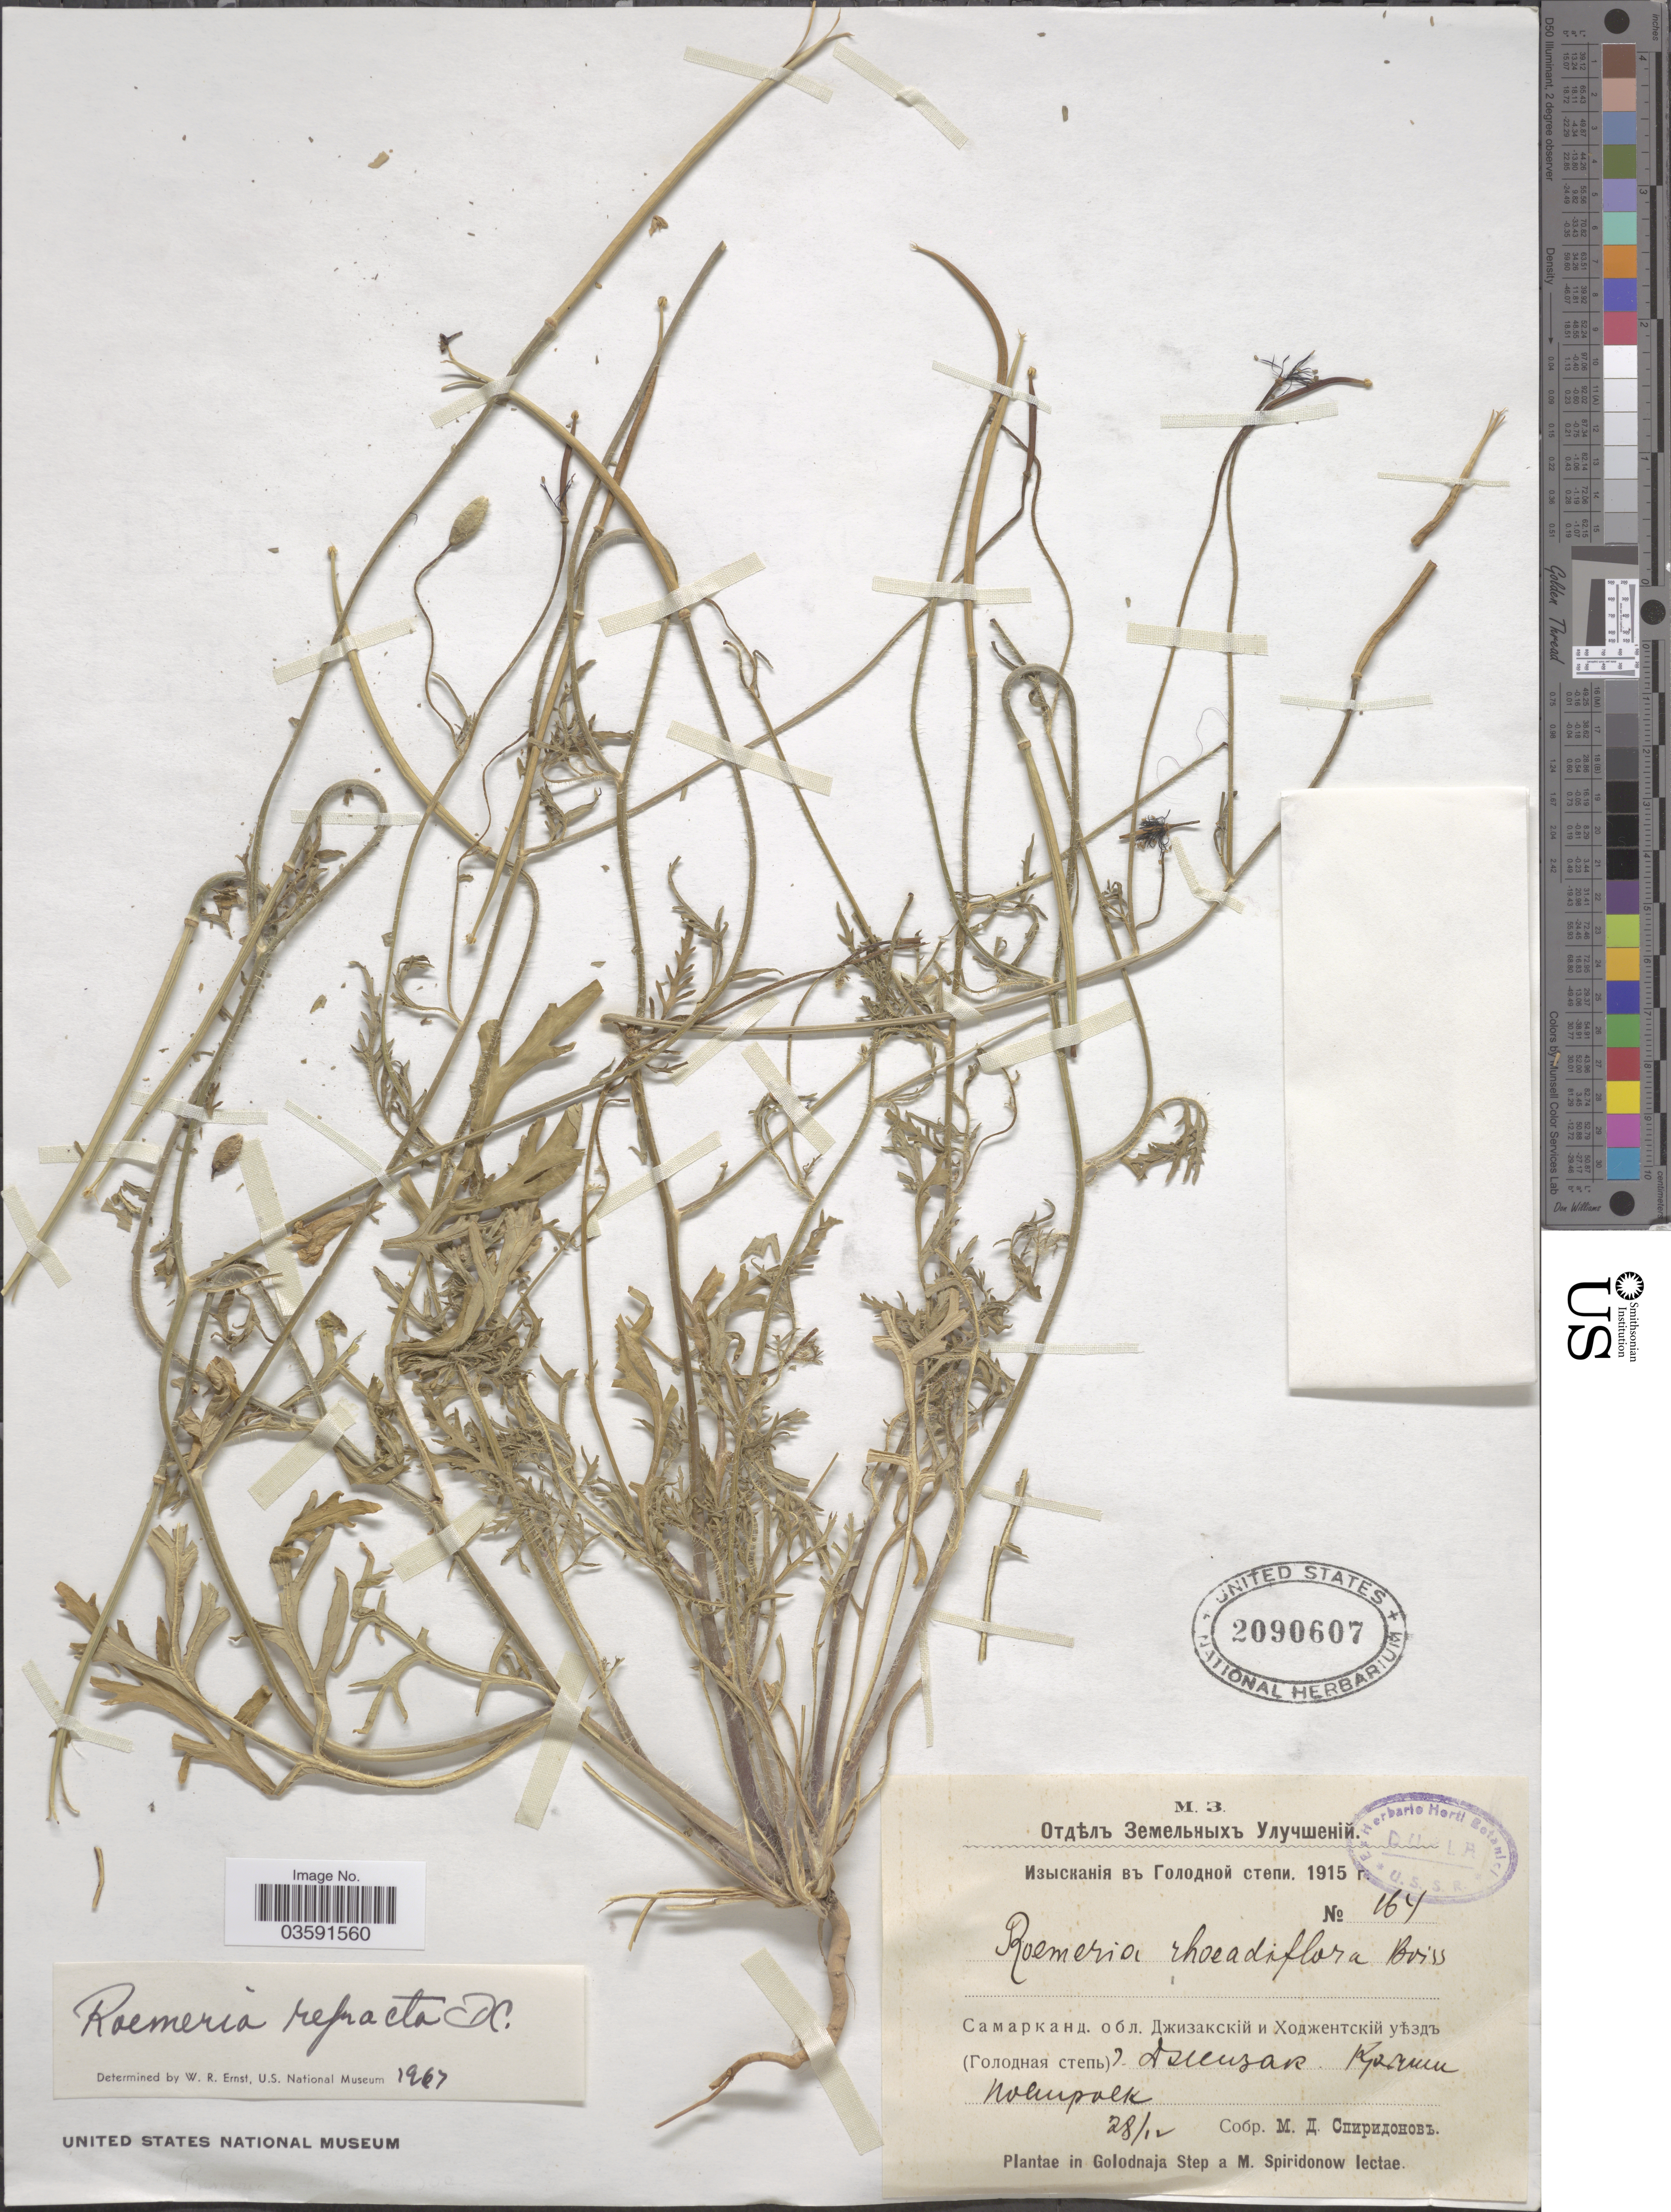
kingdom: Plantae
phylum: Tracheophyta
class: Magnoliopsida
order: Ranunculales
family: Papaveraceae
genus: Papaver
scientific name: Papaver refractum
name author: (DC.) K.-F.Günther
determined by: Strong, M. T., (US), Smithsonian Institution - National Museum of Natural History (UNITED STATES)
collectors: M. Spiridonov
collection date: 1915-12-28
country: Uzbekistan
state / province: Jizzax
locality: Golodnaya Steppe near Jizzakh.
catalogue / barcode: US 2090607